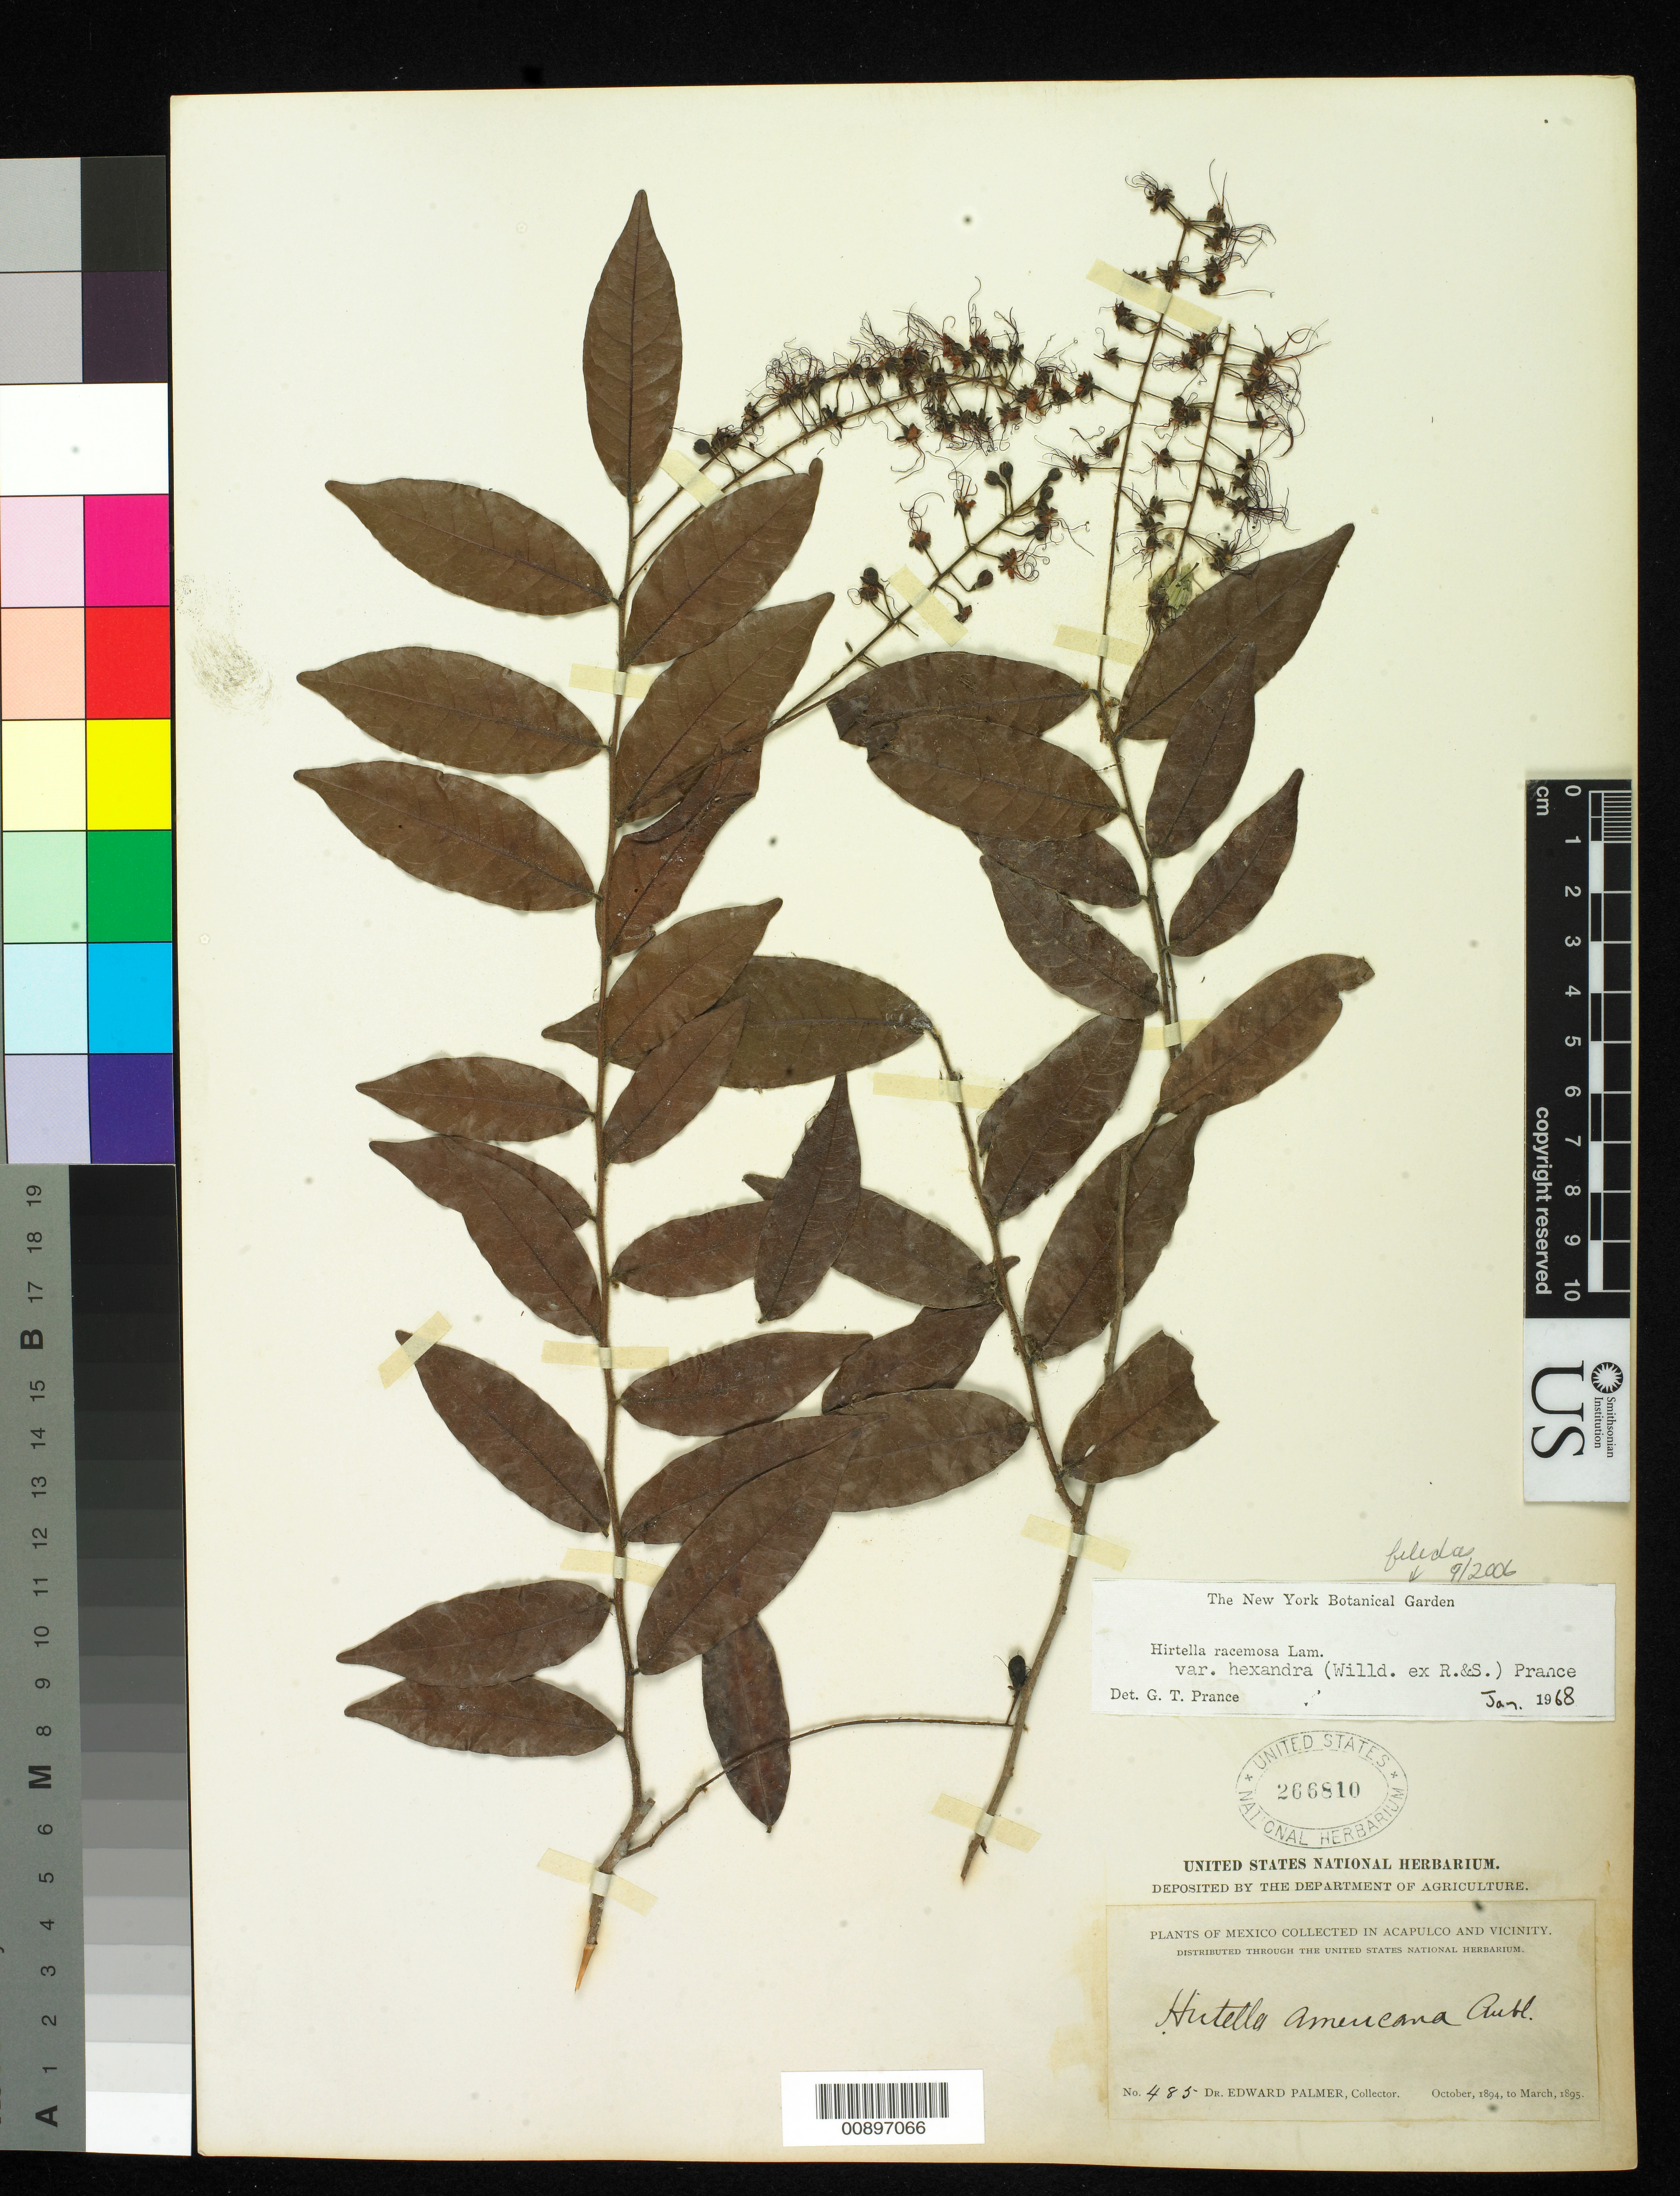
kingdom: Plantae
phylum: Tracheophyta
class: Magnoliopsida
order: Malpighiales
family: Chrysobalanaceae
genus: Hirtella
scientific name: Hirtella racemosa var. hexandra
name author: (Willd. ex Roem. & Schult.) Prance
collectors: E. Palmer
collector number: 485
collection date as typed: Oct 1894 to -- Mar 1895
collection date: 1894-10/1895-03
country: Mexico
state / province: Guerrero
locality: Acapulco, Guerrero and vicinity.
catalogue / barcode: US 266810